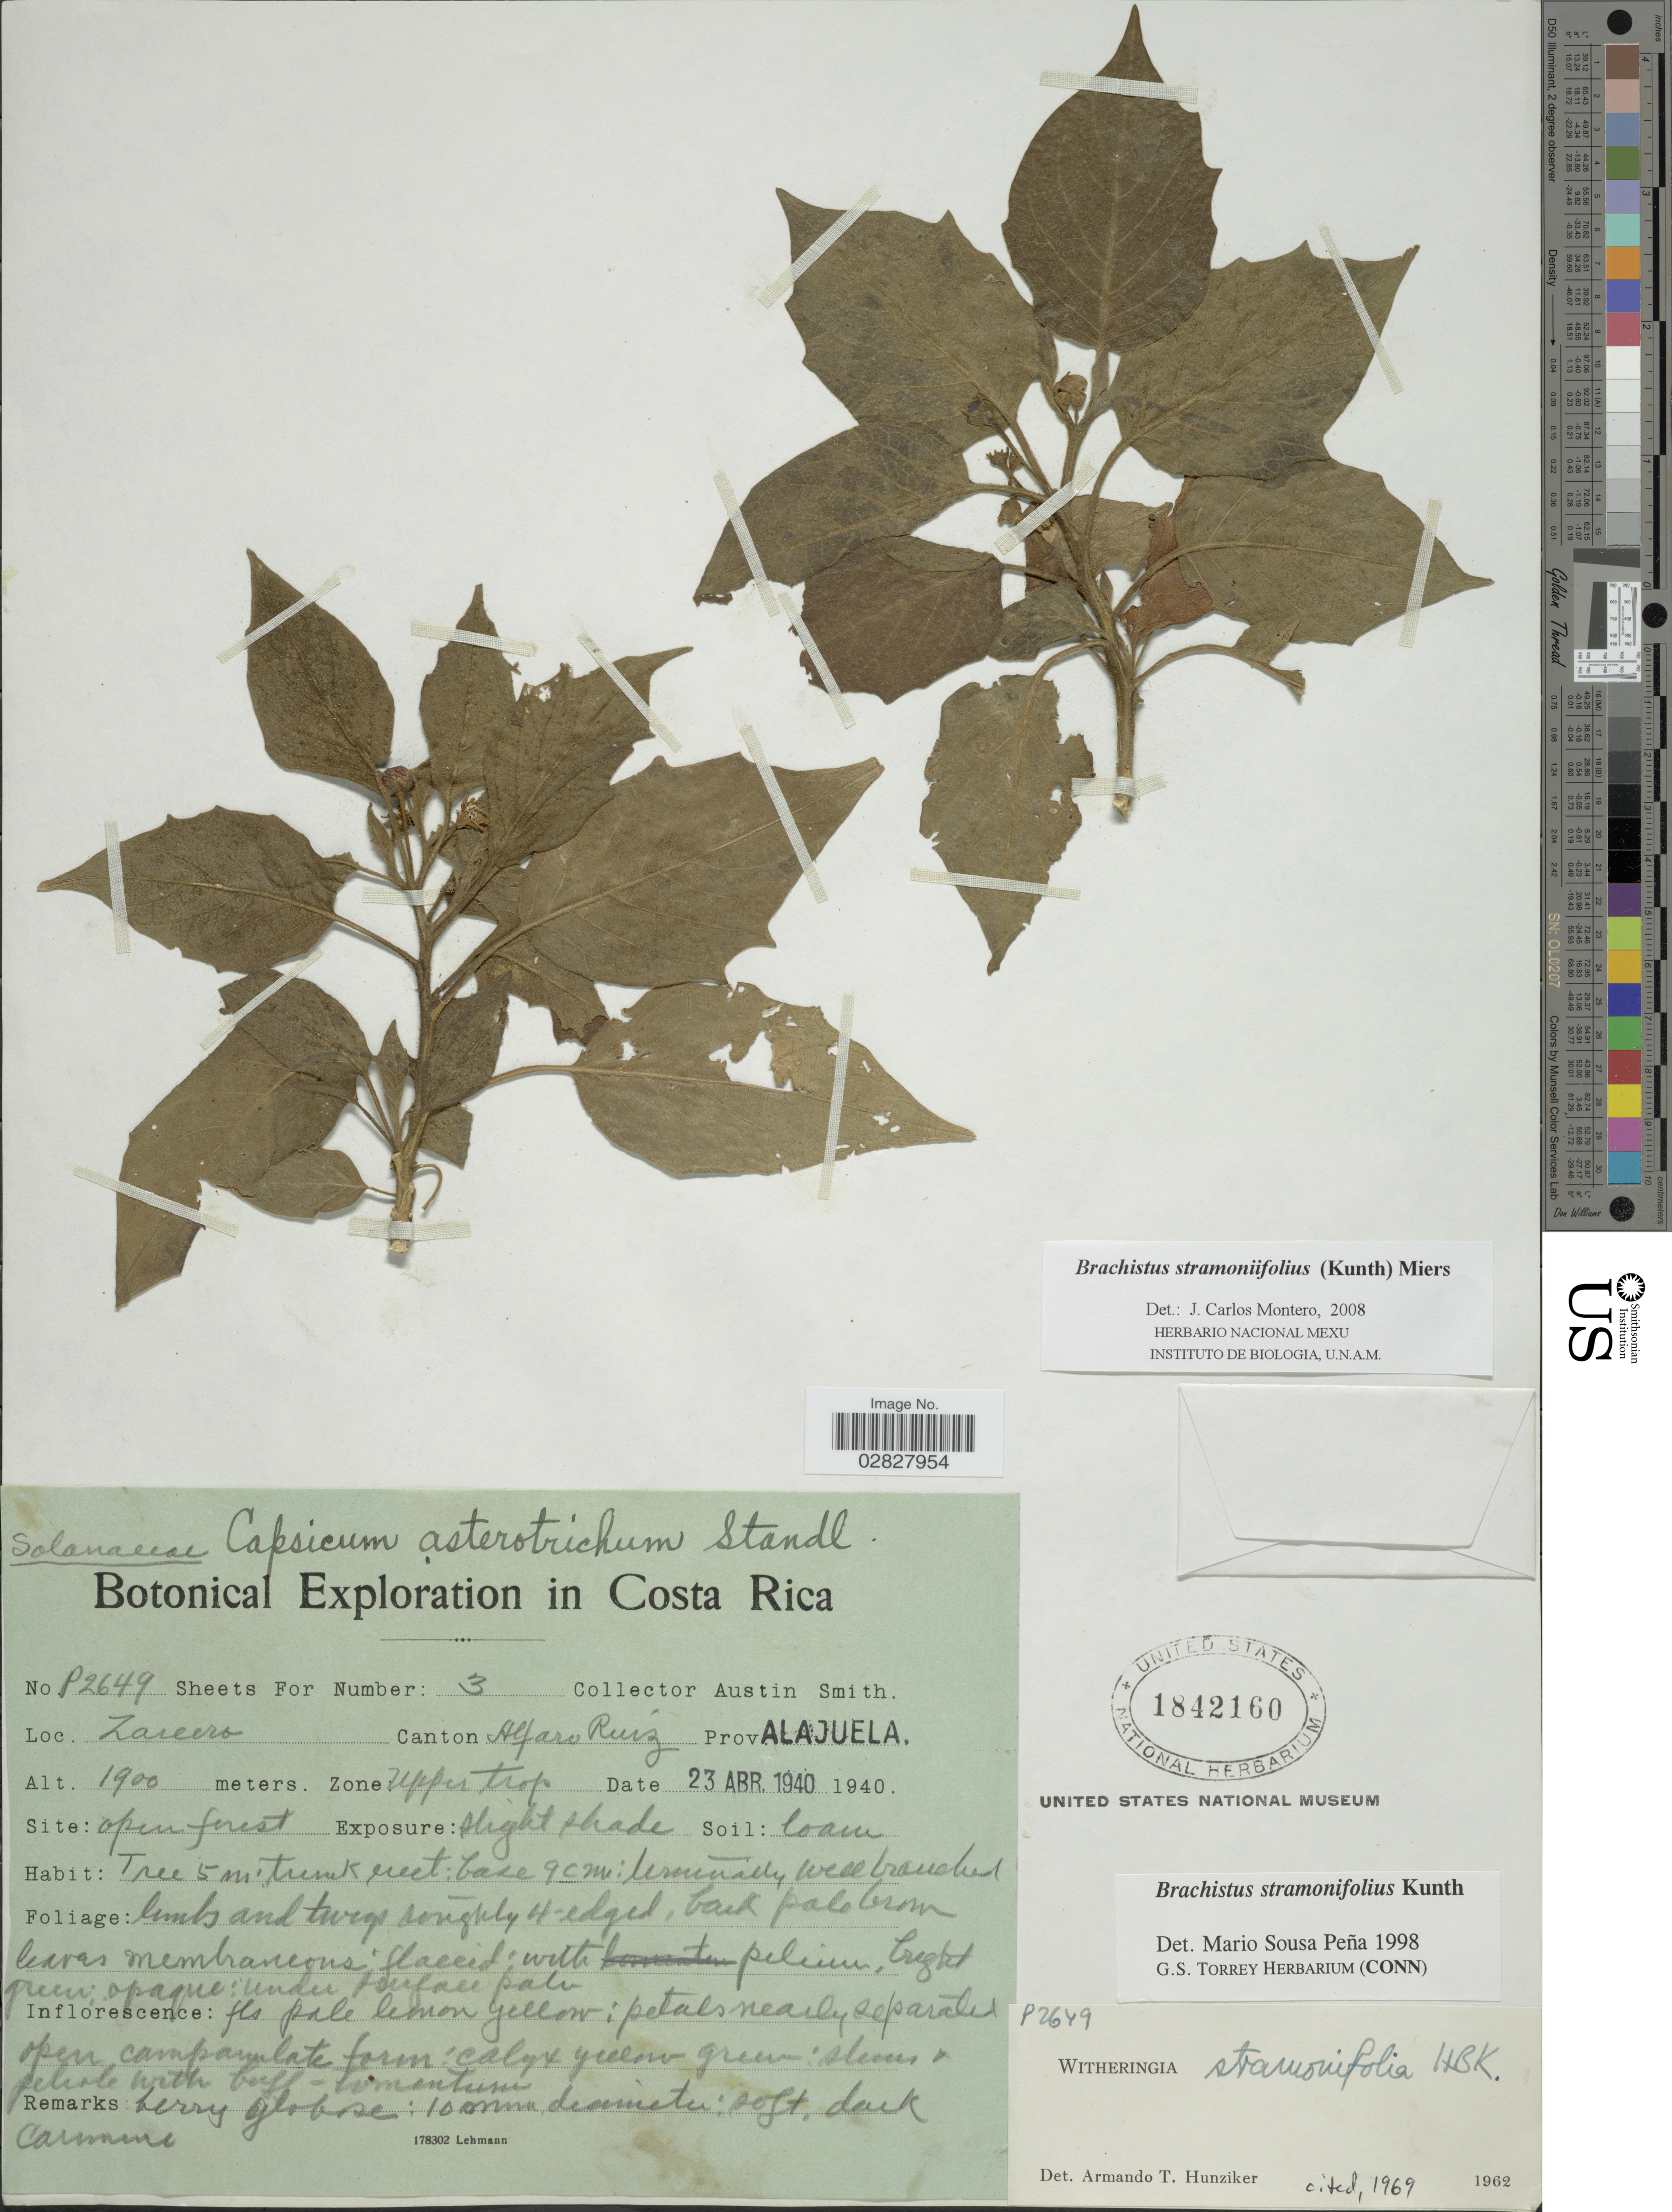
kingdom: Plantae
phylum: Tracheophyta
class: Magnoliopsida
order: Solanales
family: Solanaceae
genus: Brachistus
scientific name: Brachistus stramonifolius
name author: (Kunth) Miers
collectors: Aust P. Smith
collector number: P2649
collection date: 1940-04-23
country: Costa Rica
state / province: Alajuela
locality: Zarcero, Canton Alfaro Ruiz, Prov. Alajuela, Zone Upper trop.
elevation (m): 1900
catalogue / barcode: US 1842160